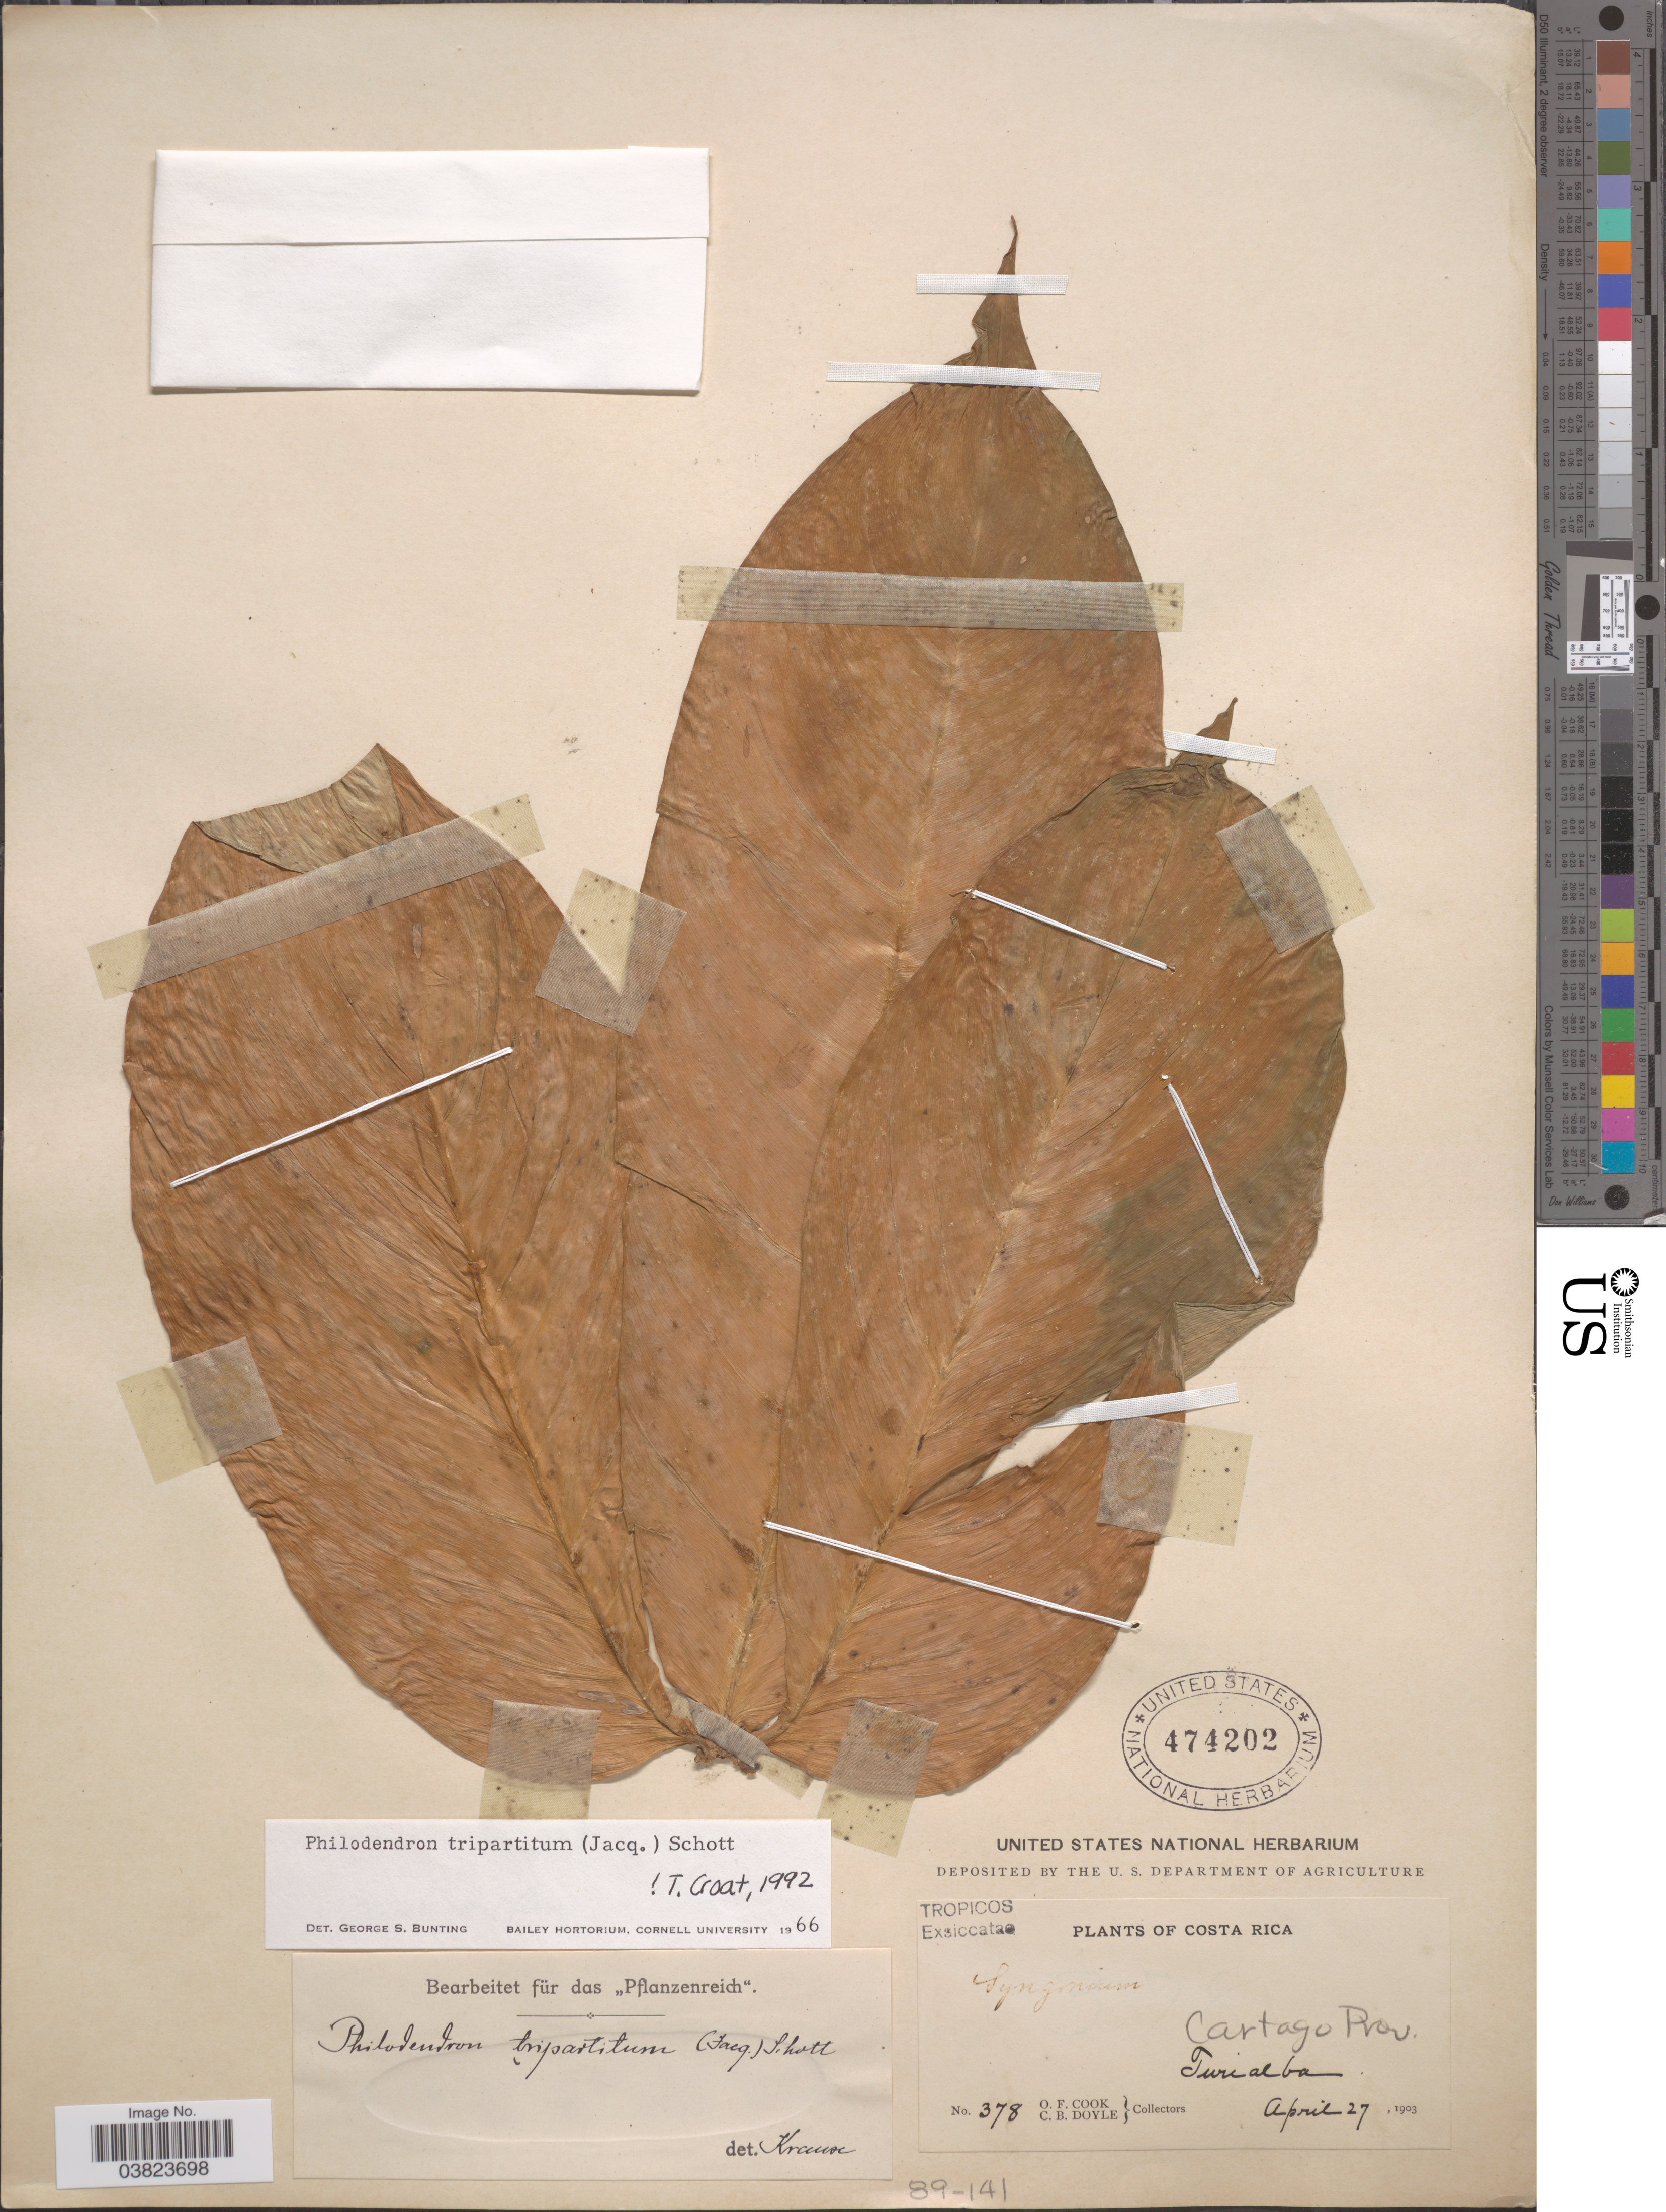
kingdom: Plantae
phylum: Tracheophyta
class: Liliopsida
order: Alismatales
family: Araceae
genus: Philodendron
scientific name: Philodendron tripartitum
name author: (Jacq.) Schott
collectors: O. F. Cook & C. Doyle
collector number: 378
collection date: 1903-04-27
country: Costa Rica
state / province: Cartago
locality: Turrialba.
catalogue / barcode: US 474202